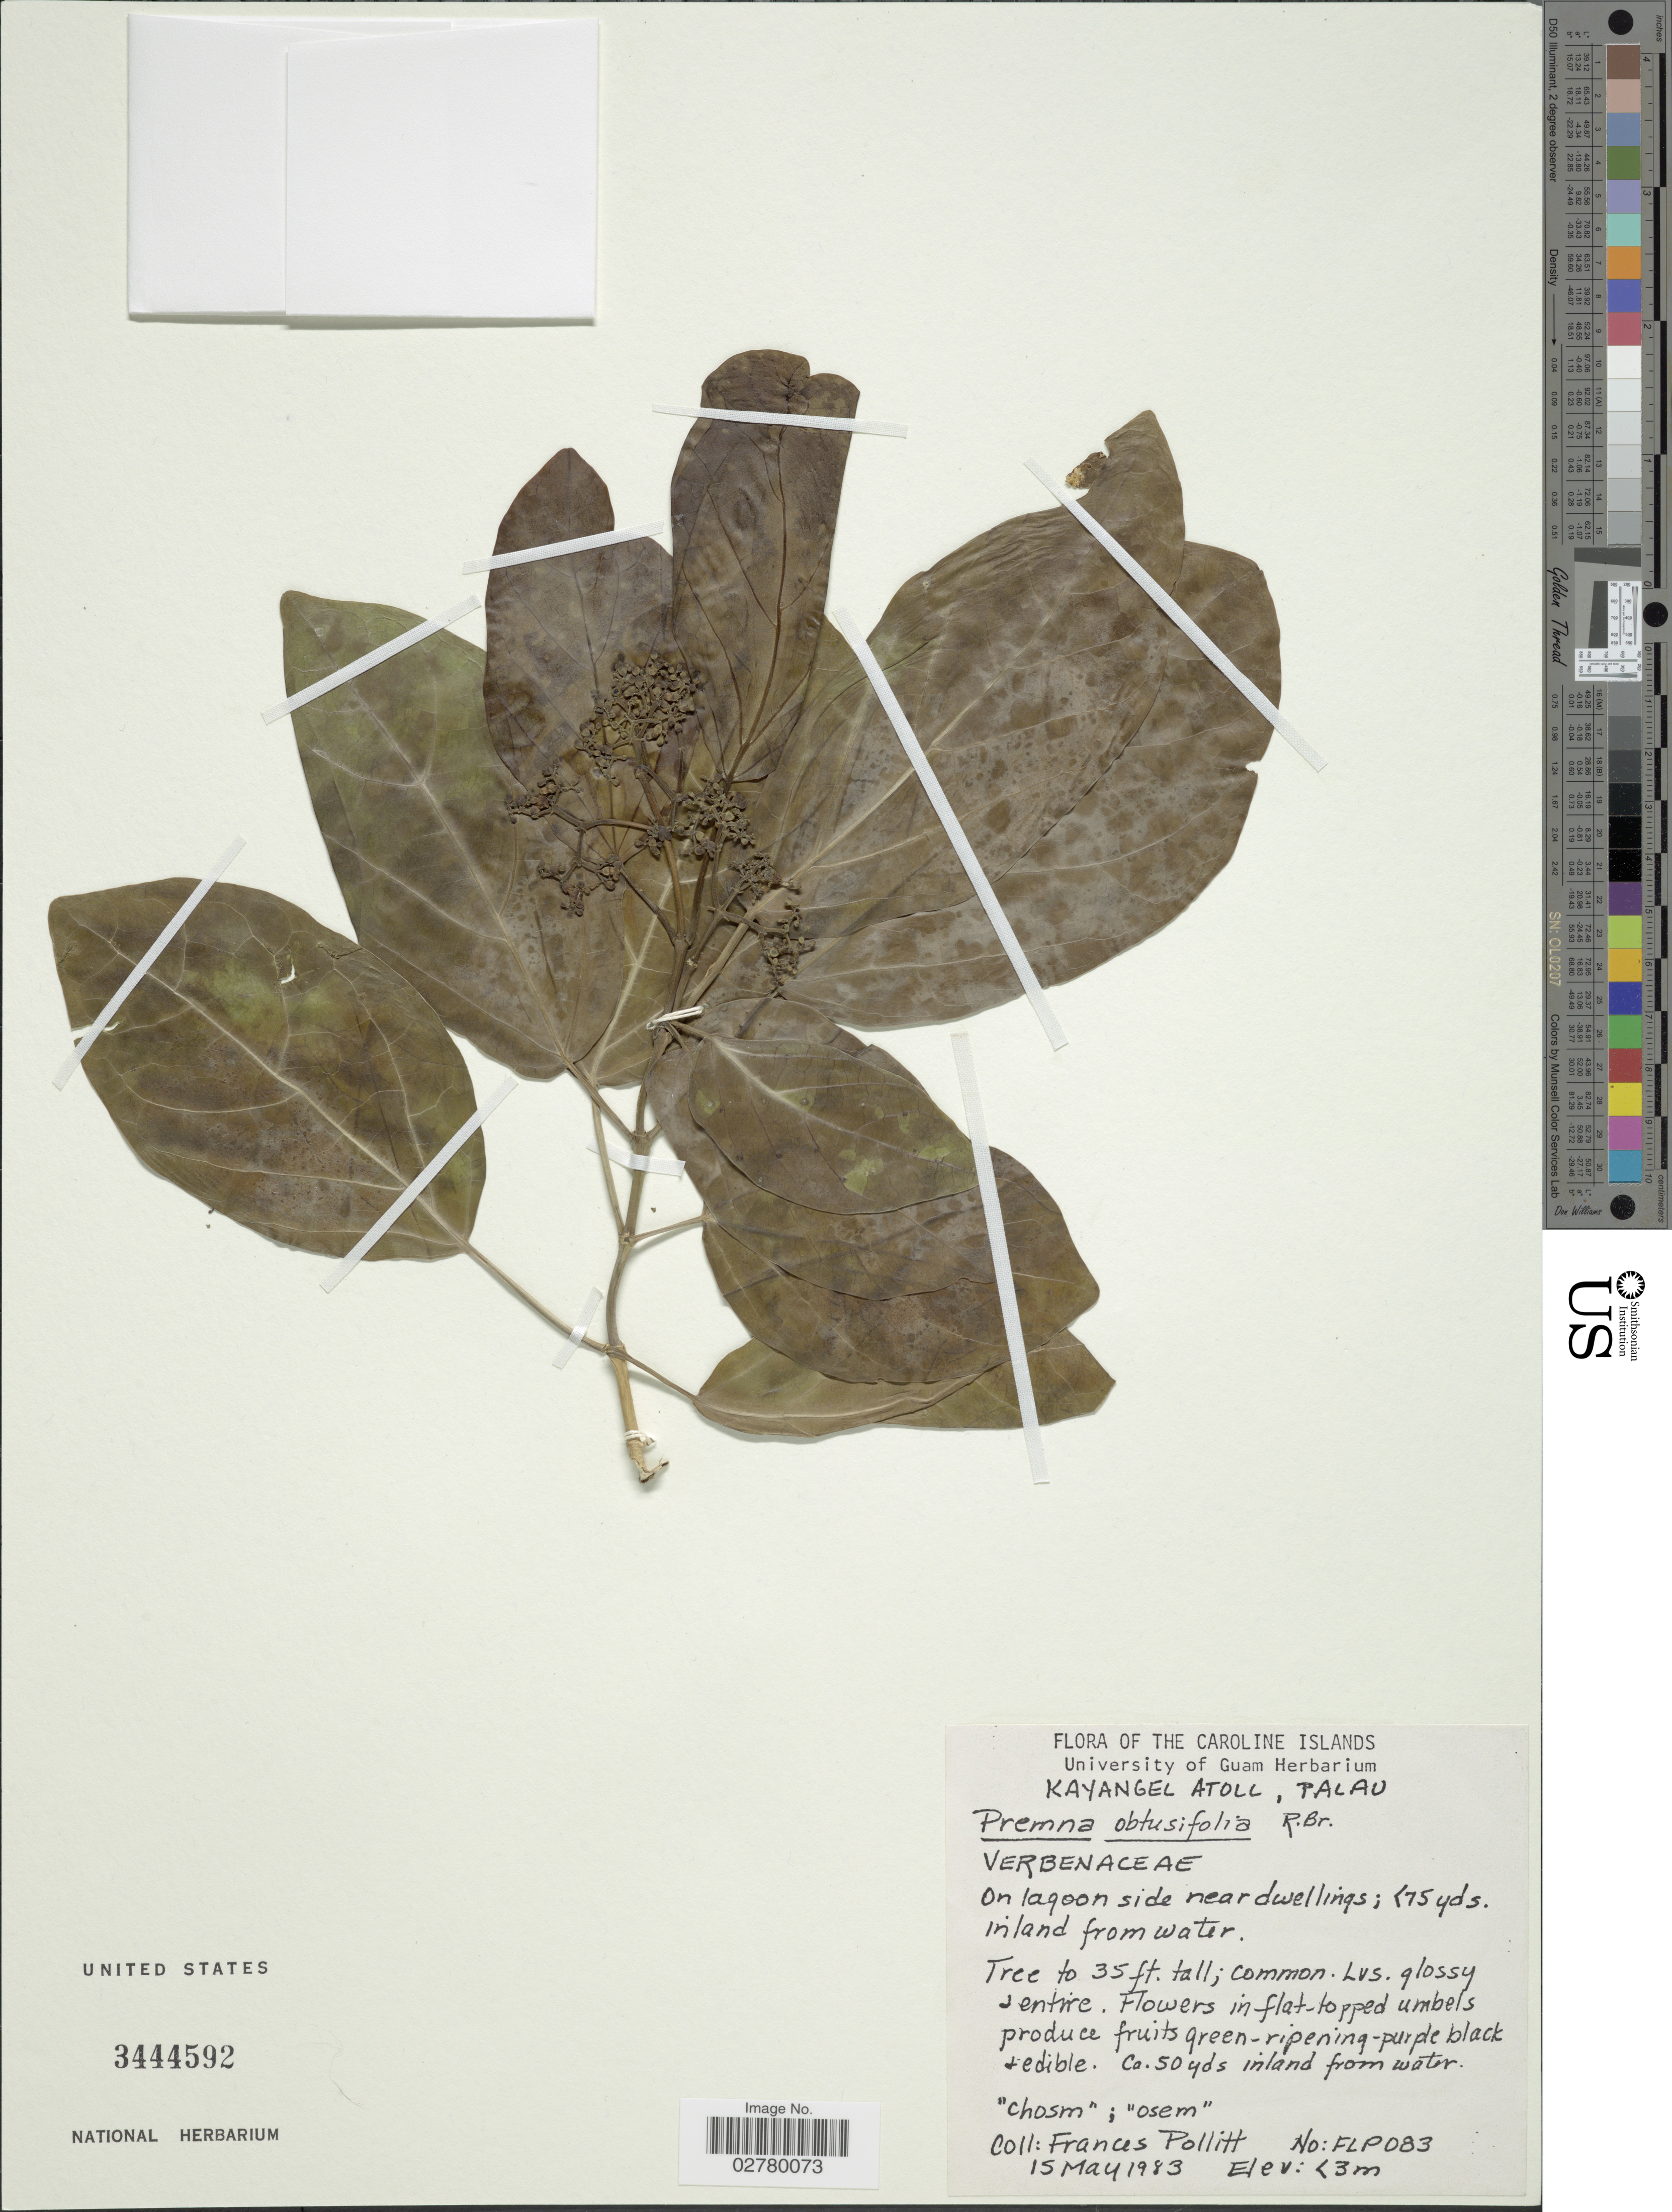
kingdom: Plantae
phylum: Tracheophyta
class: Magnoliopsida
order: Lamiales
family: Lamiaceae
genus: Premna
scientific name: Premna obtusifolia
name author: R. Br.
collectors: F. Pollitt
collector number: FLP083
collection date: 1983-05-15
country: Palau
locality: The Caroline Islands. Kayangel Atoll, Palau. On lagoon side near dwellings; <75 yds. inland from water.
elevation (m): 3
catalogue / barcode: US 3444592